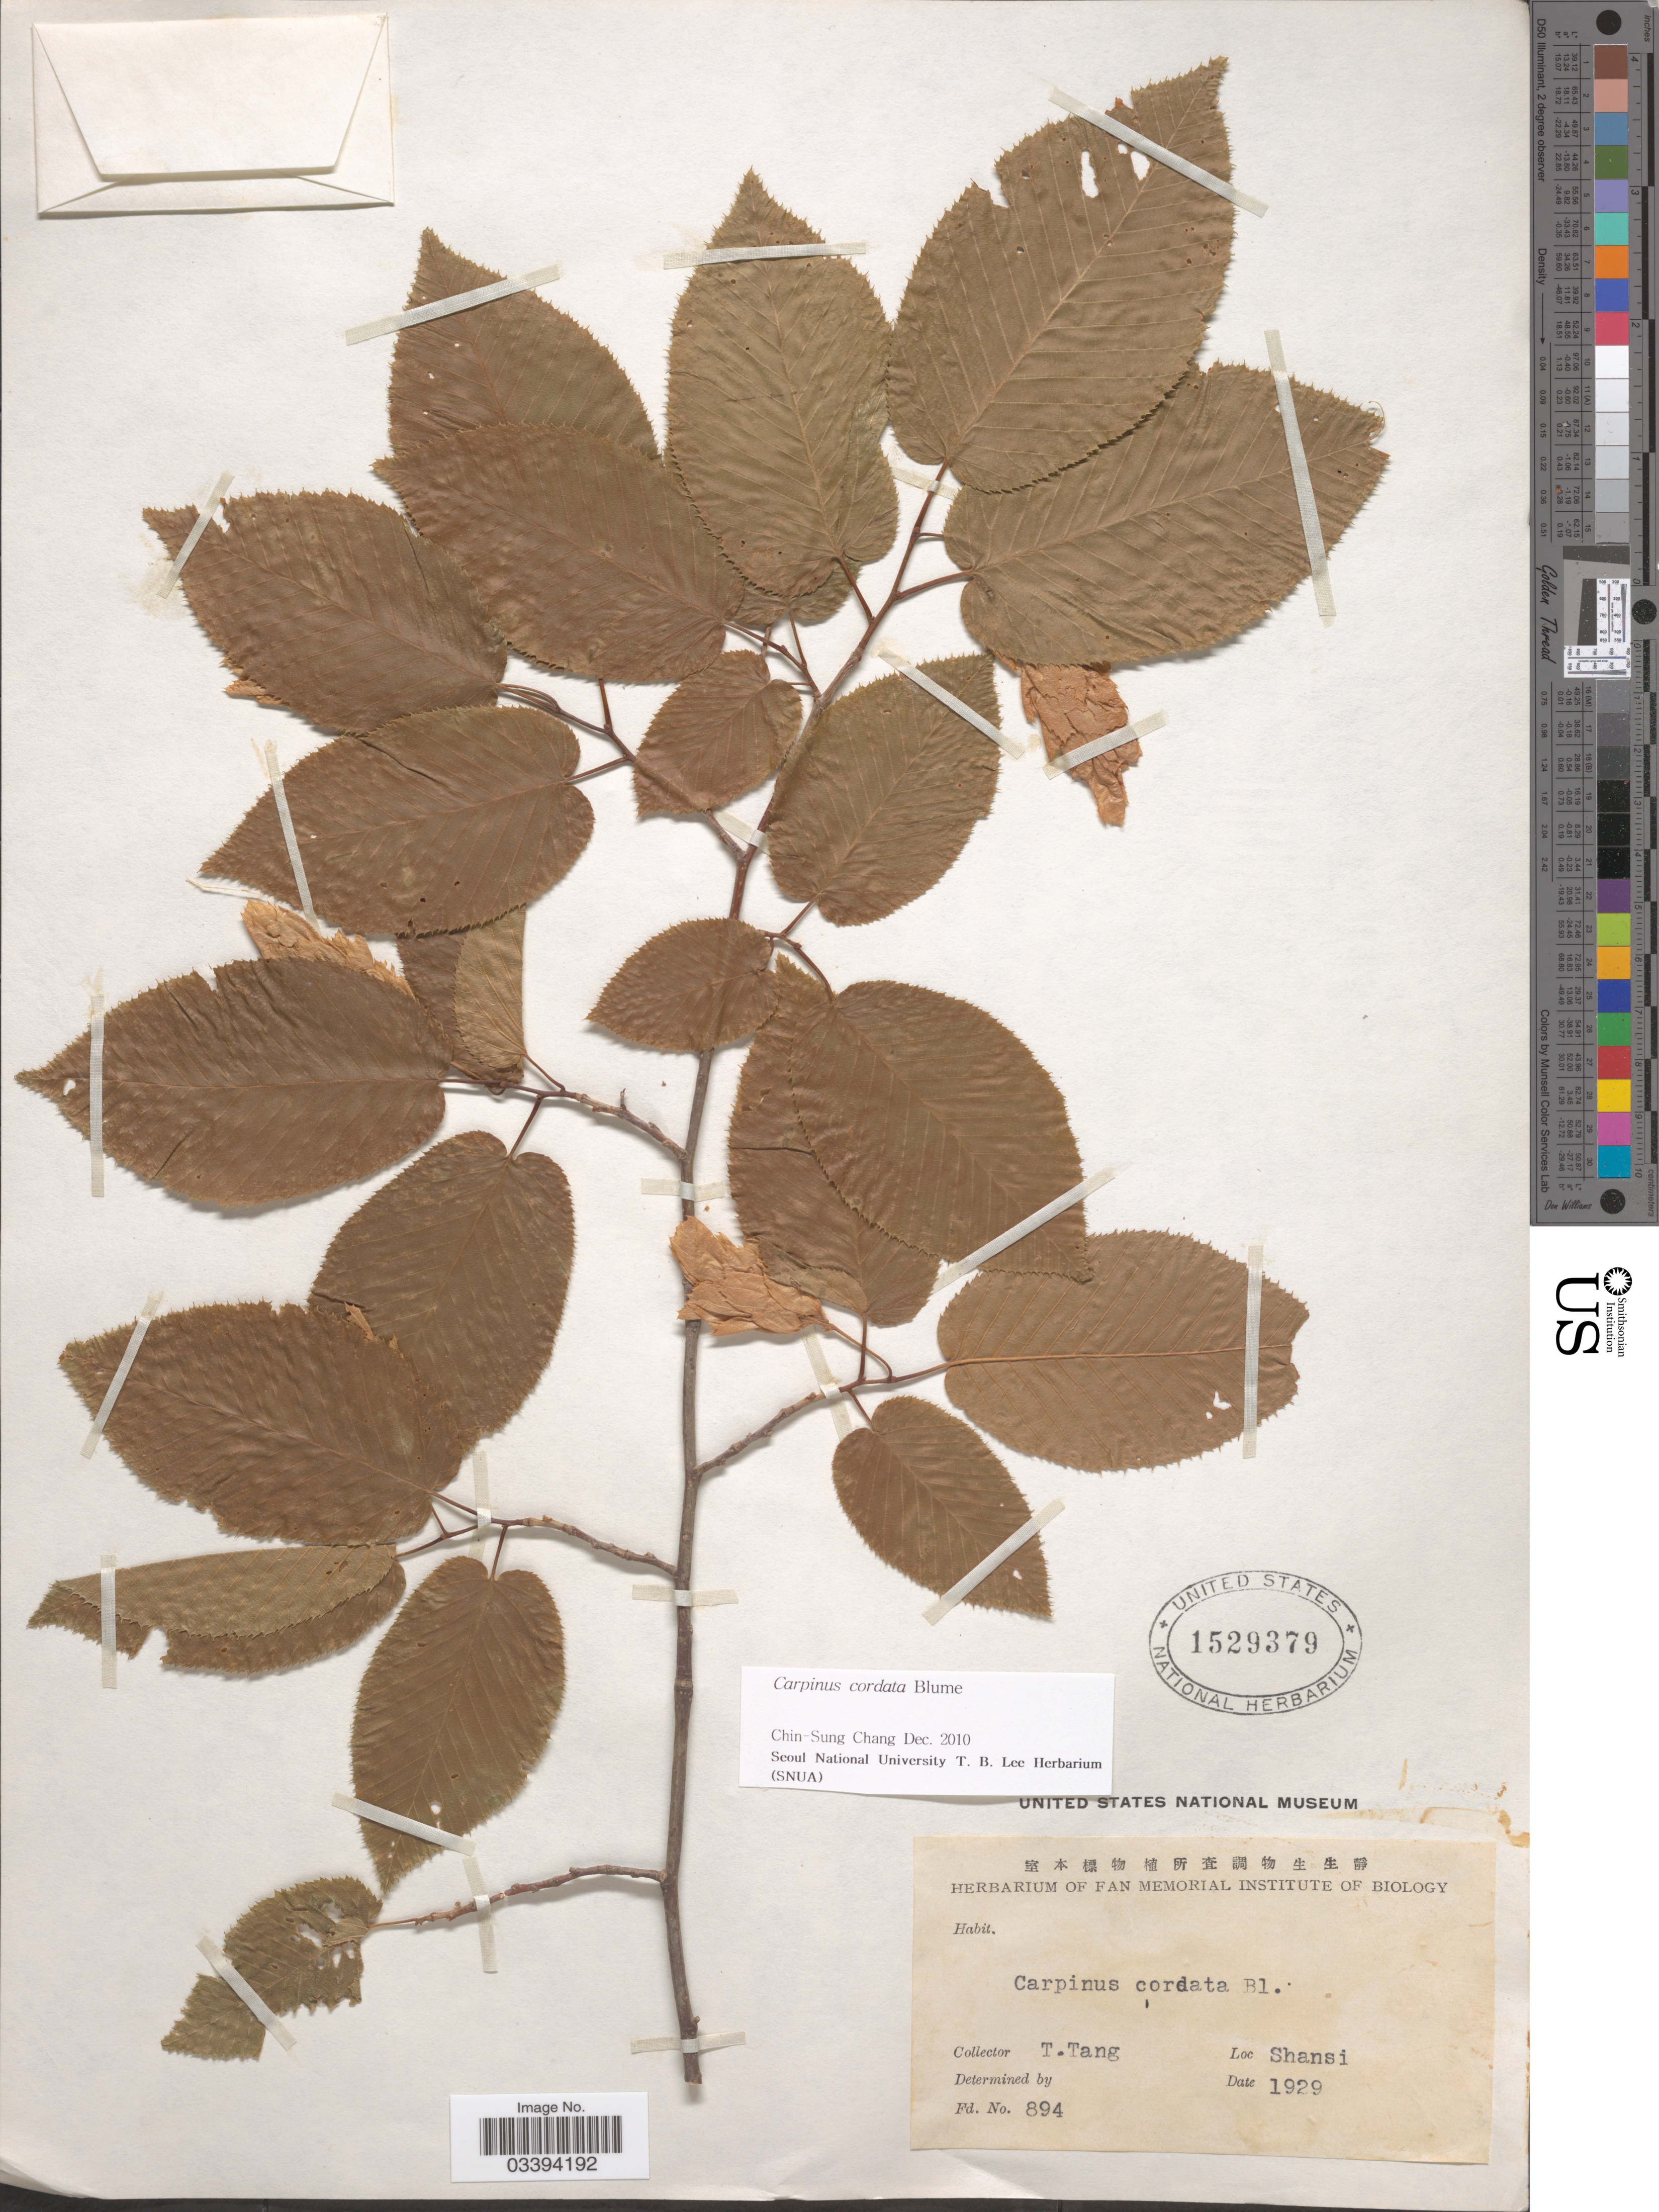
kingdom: Plantae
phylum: Tracheophyta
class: Magnoliopsida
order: Fagales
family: Betulaceae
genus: Carpinus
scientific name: Carpinus cordata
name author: Blume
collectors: T. Tang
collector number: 894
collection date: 1929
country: China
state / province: Shanxi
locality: Shansi.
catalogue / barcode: US 1529379